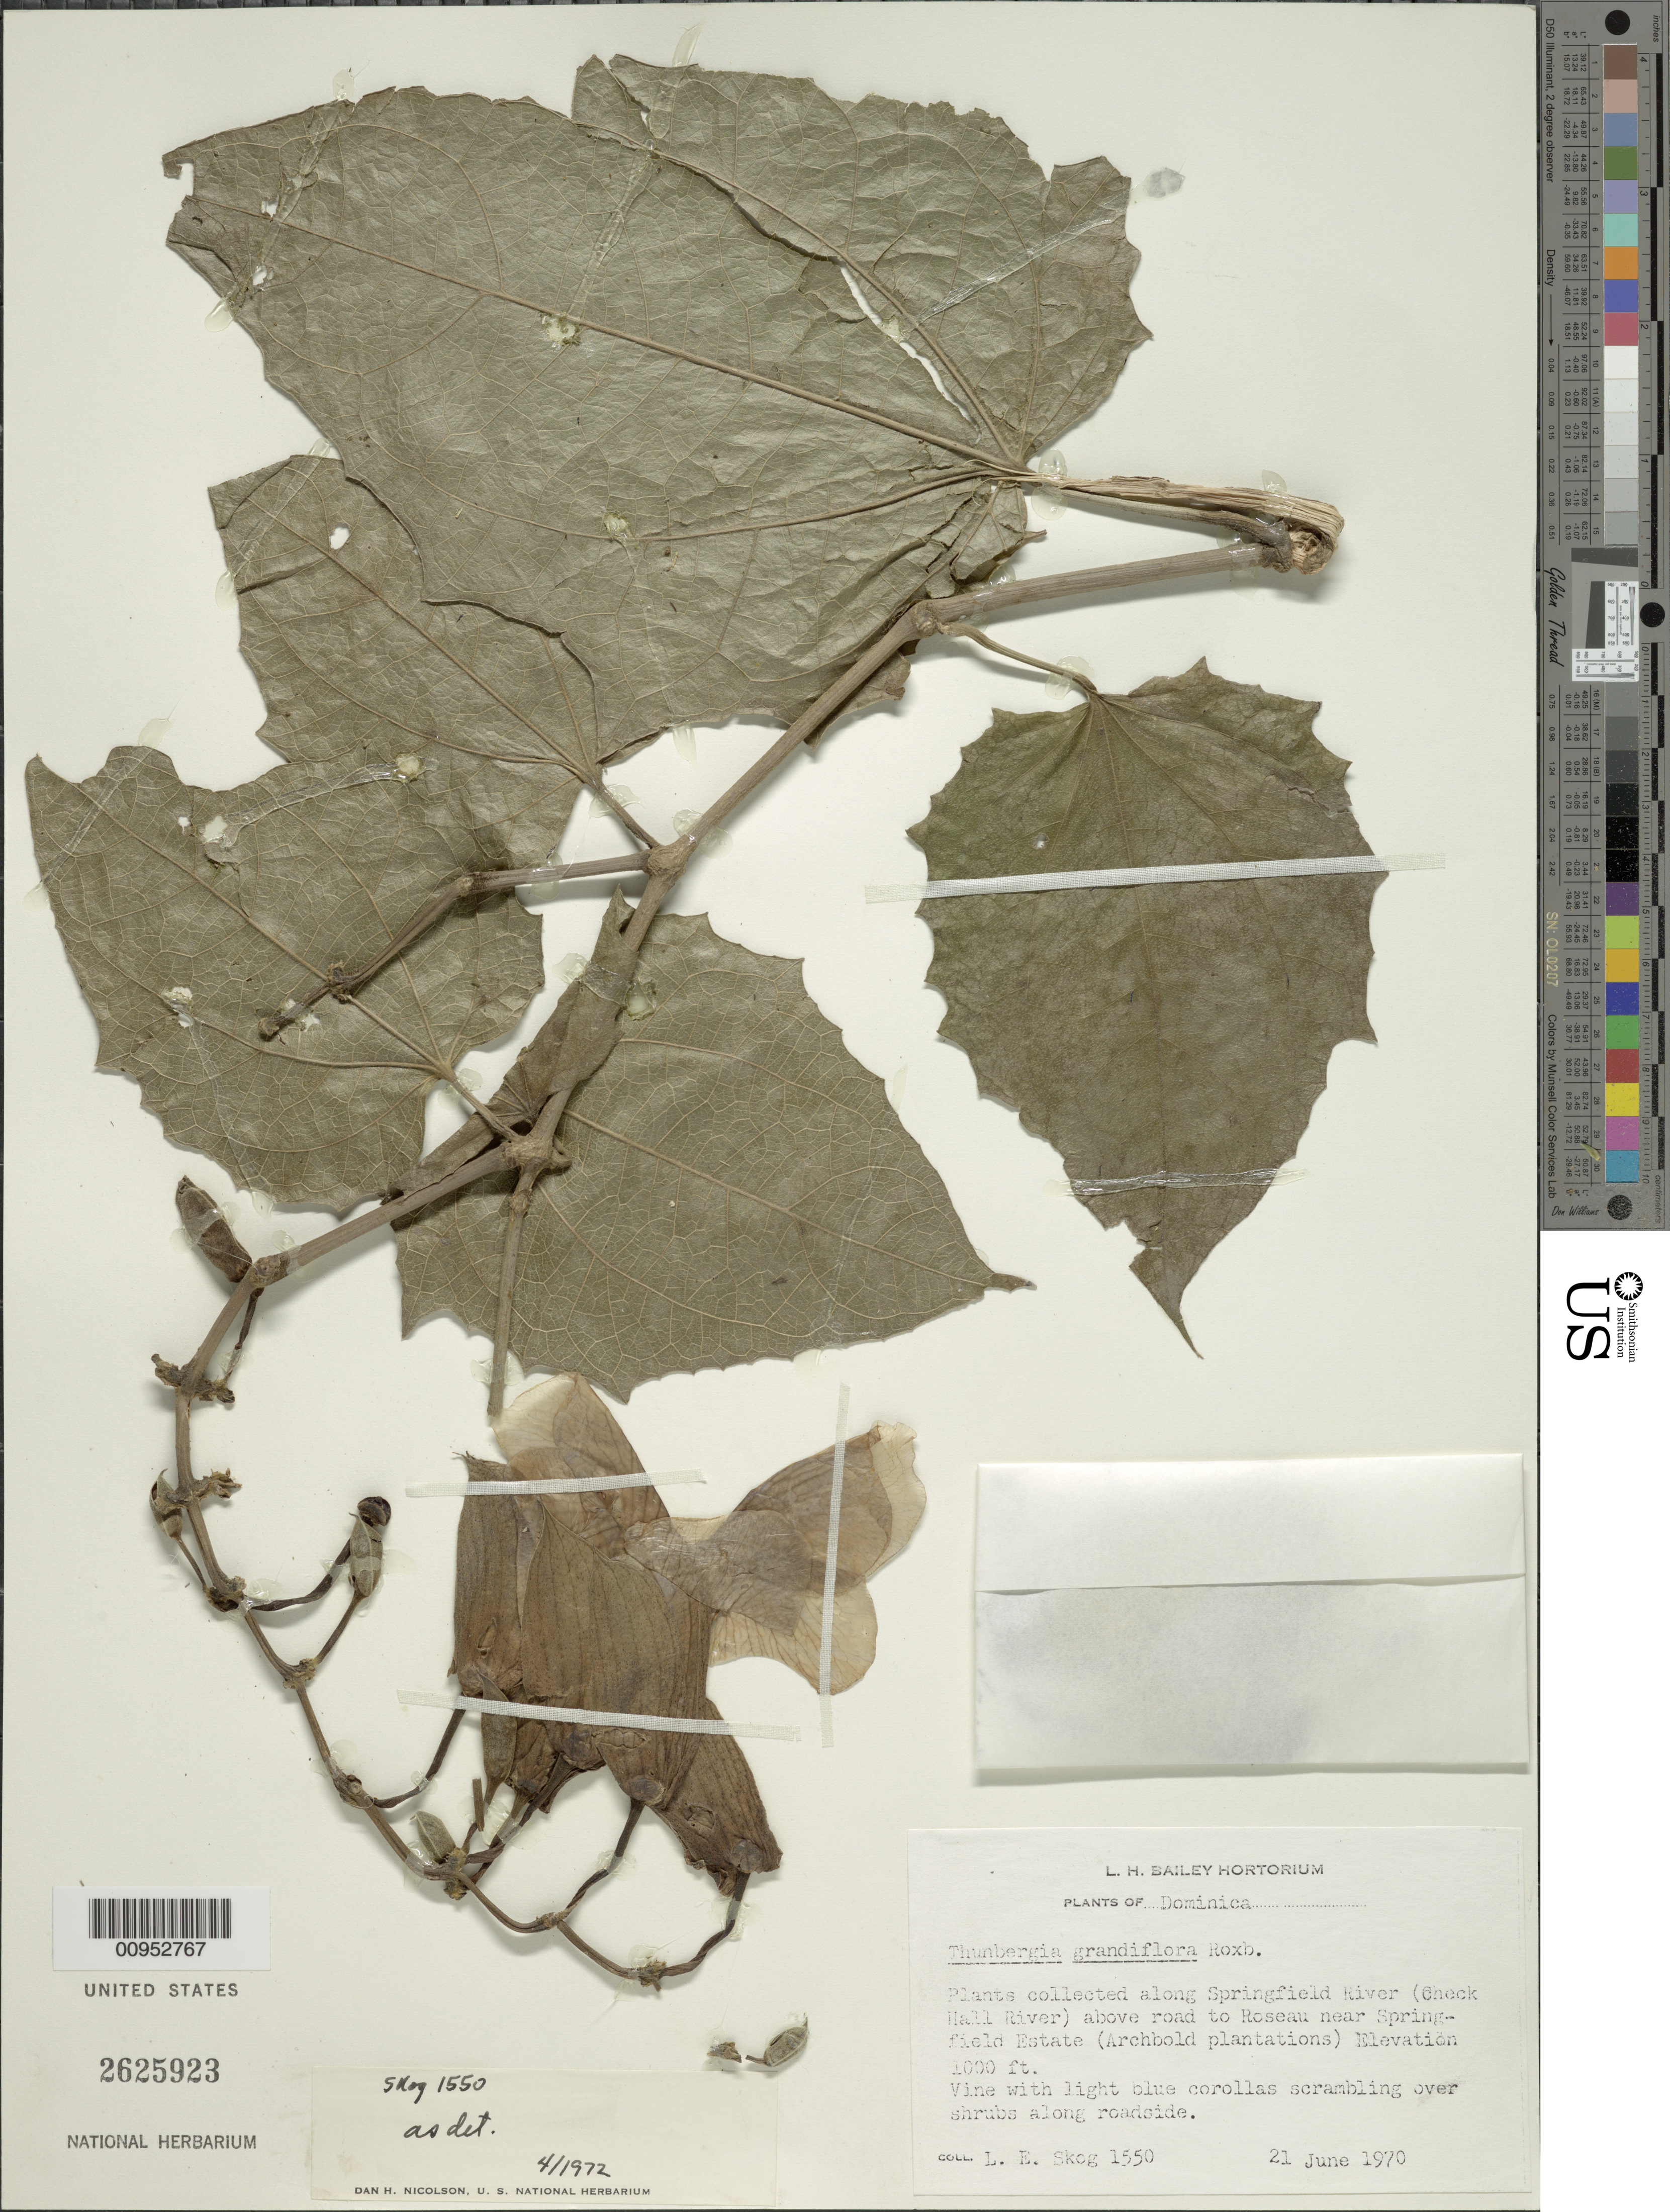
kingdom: Plantae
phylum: Tracheophyta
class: Magnoliopsida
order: Lamiales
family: Acanthaceae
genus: Thunbergia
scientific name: Thunbergia grandiflora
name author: Roxb.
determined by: Skog, Laurence E.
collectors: L. E. Skog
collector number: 1550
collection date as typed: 21 Jun 1970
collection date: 1970-06-21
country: Dominica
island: Dominica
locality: Springfield River (check Hall River) above road to Roseau near Springfield Estate (Archbold plantations)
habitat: Scrambling over shrubs along roadside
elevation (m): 305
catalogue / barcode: US 2625923